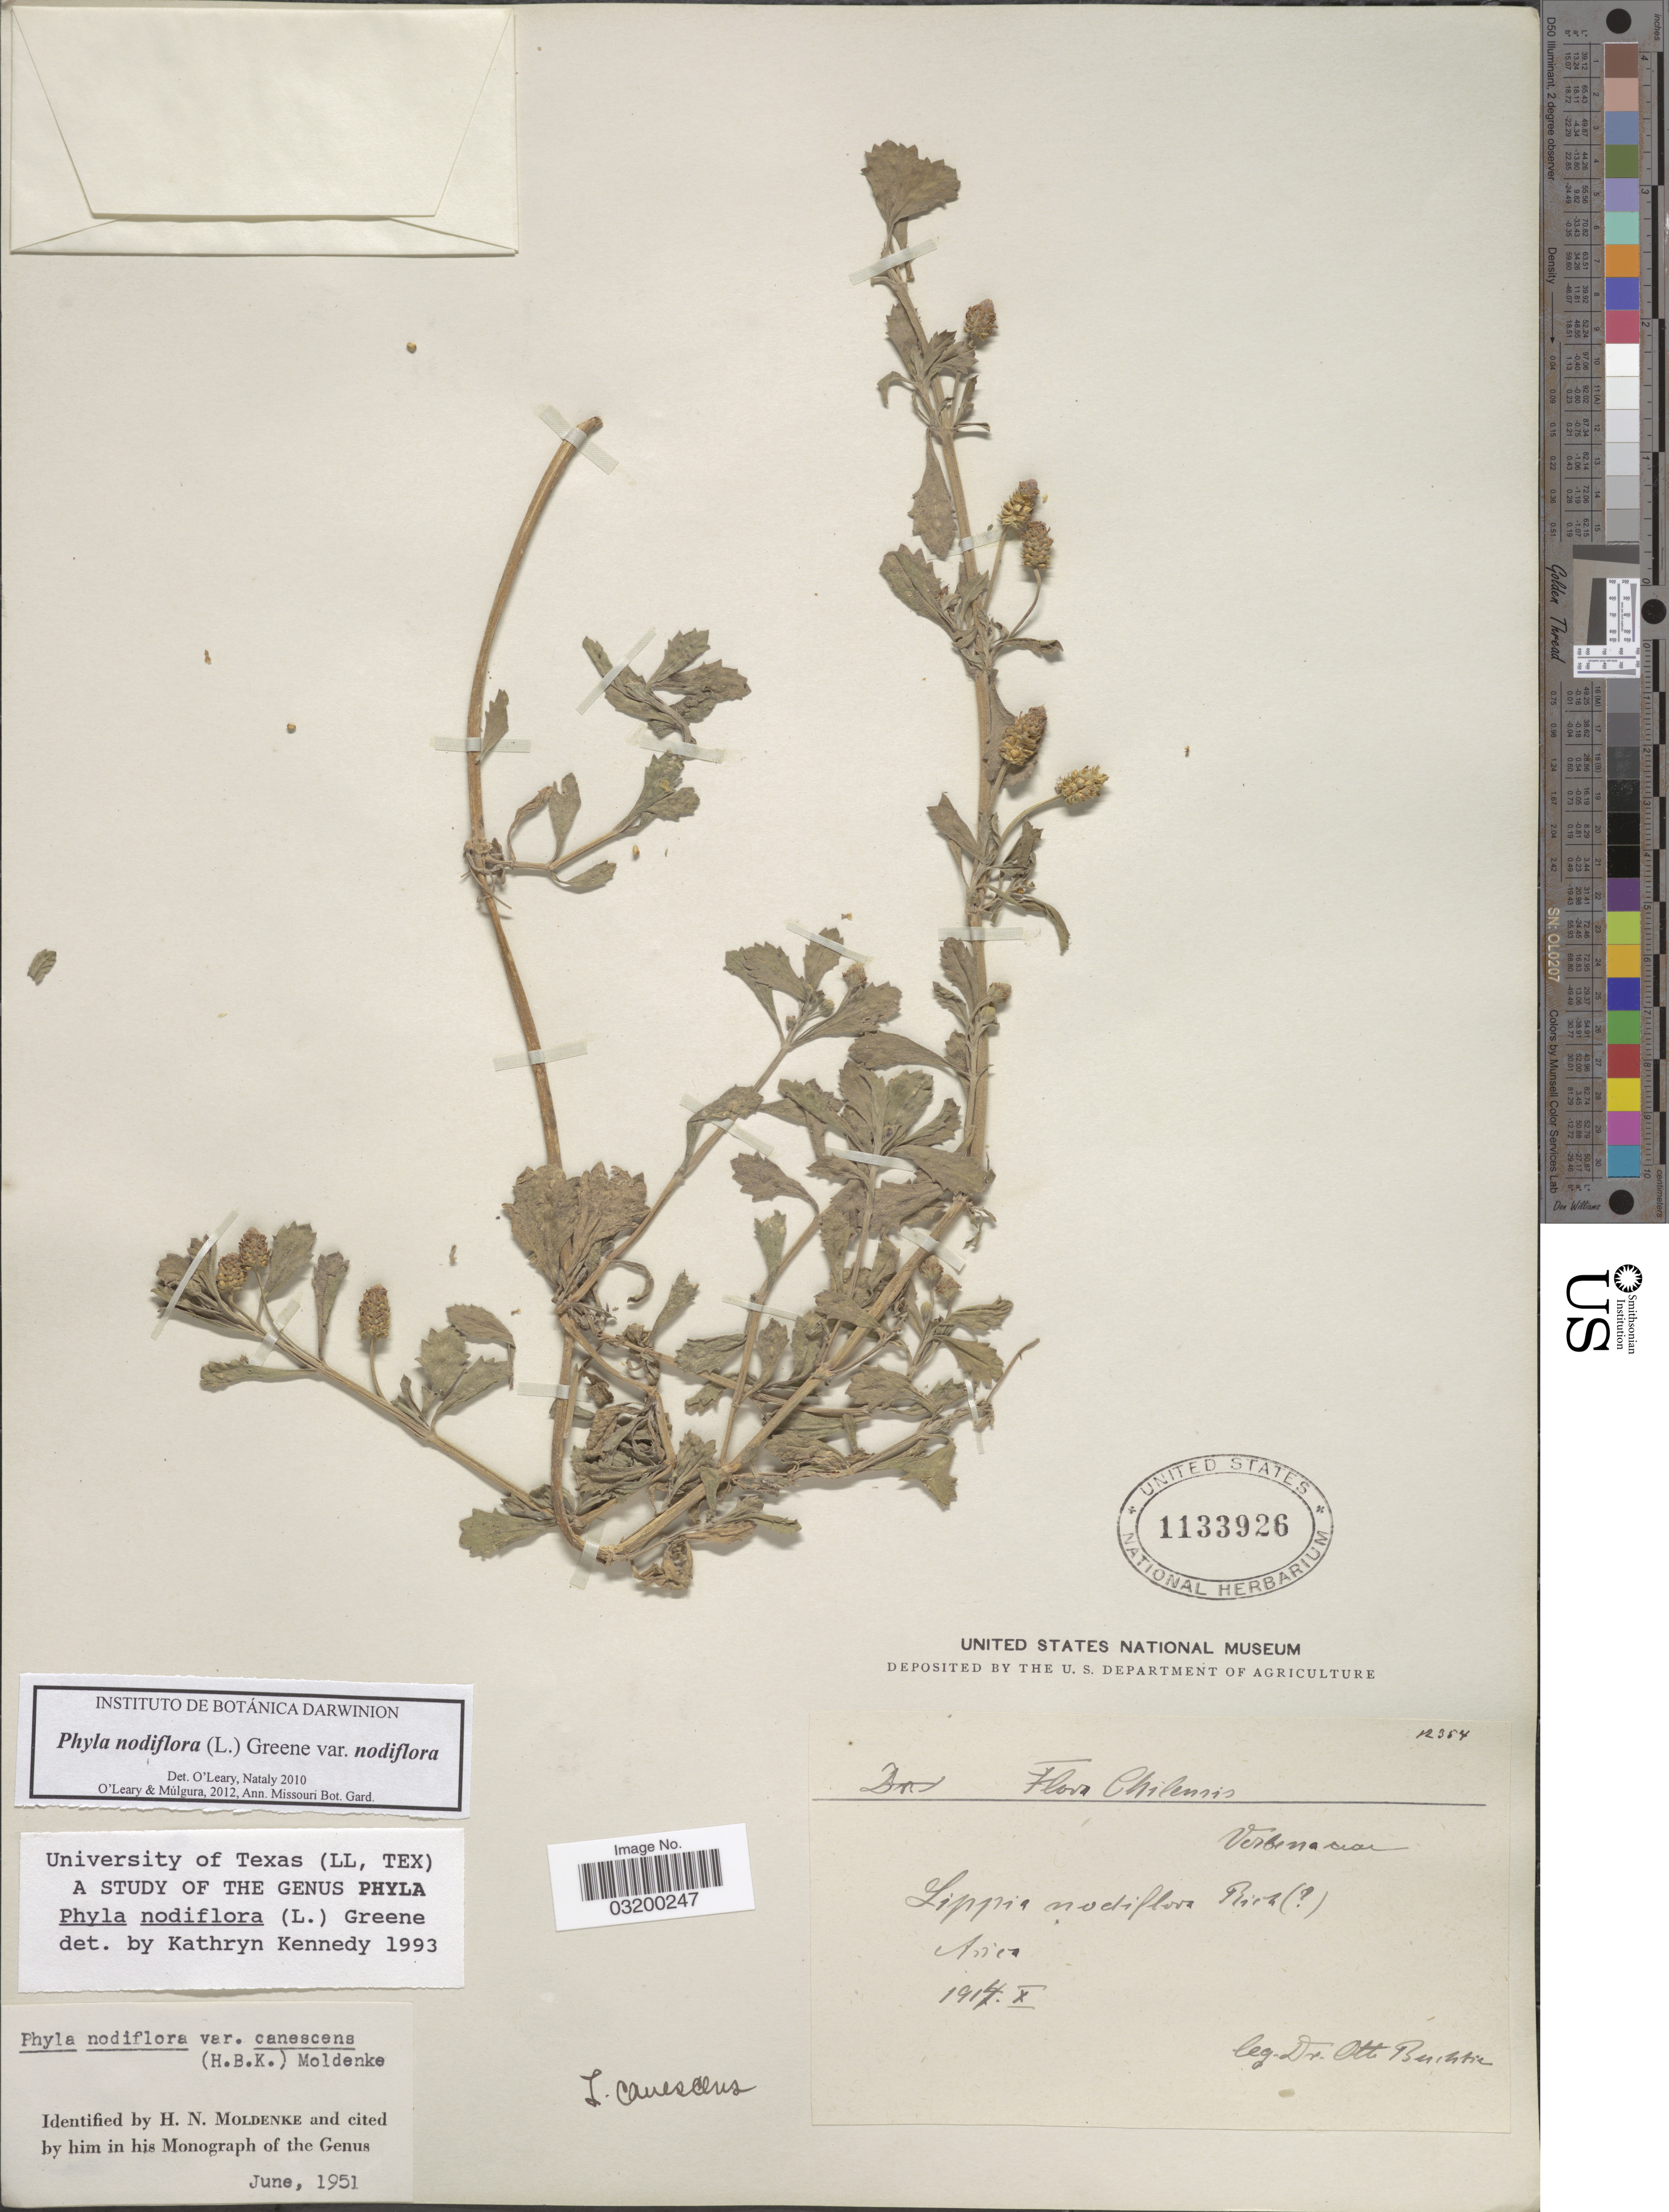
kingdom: Plantae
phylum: Tracheophyta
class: Magnoliopsida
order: Lamiales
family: Verbenaceae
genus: Phyla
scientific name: Phyla nodiflora var. nodiflora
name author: (L.) Greene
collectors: O. Buchtien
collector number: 12354?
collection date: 1914-10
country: Chile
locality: Arica.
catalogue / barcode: US 1133926